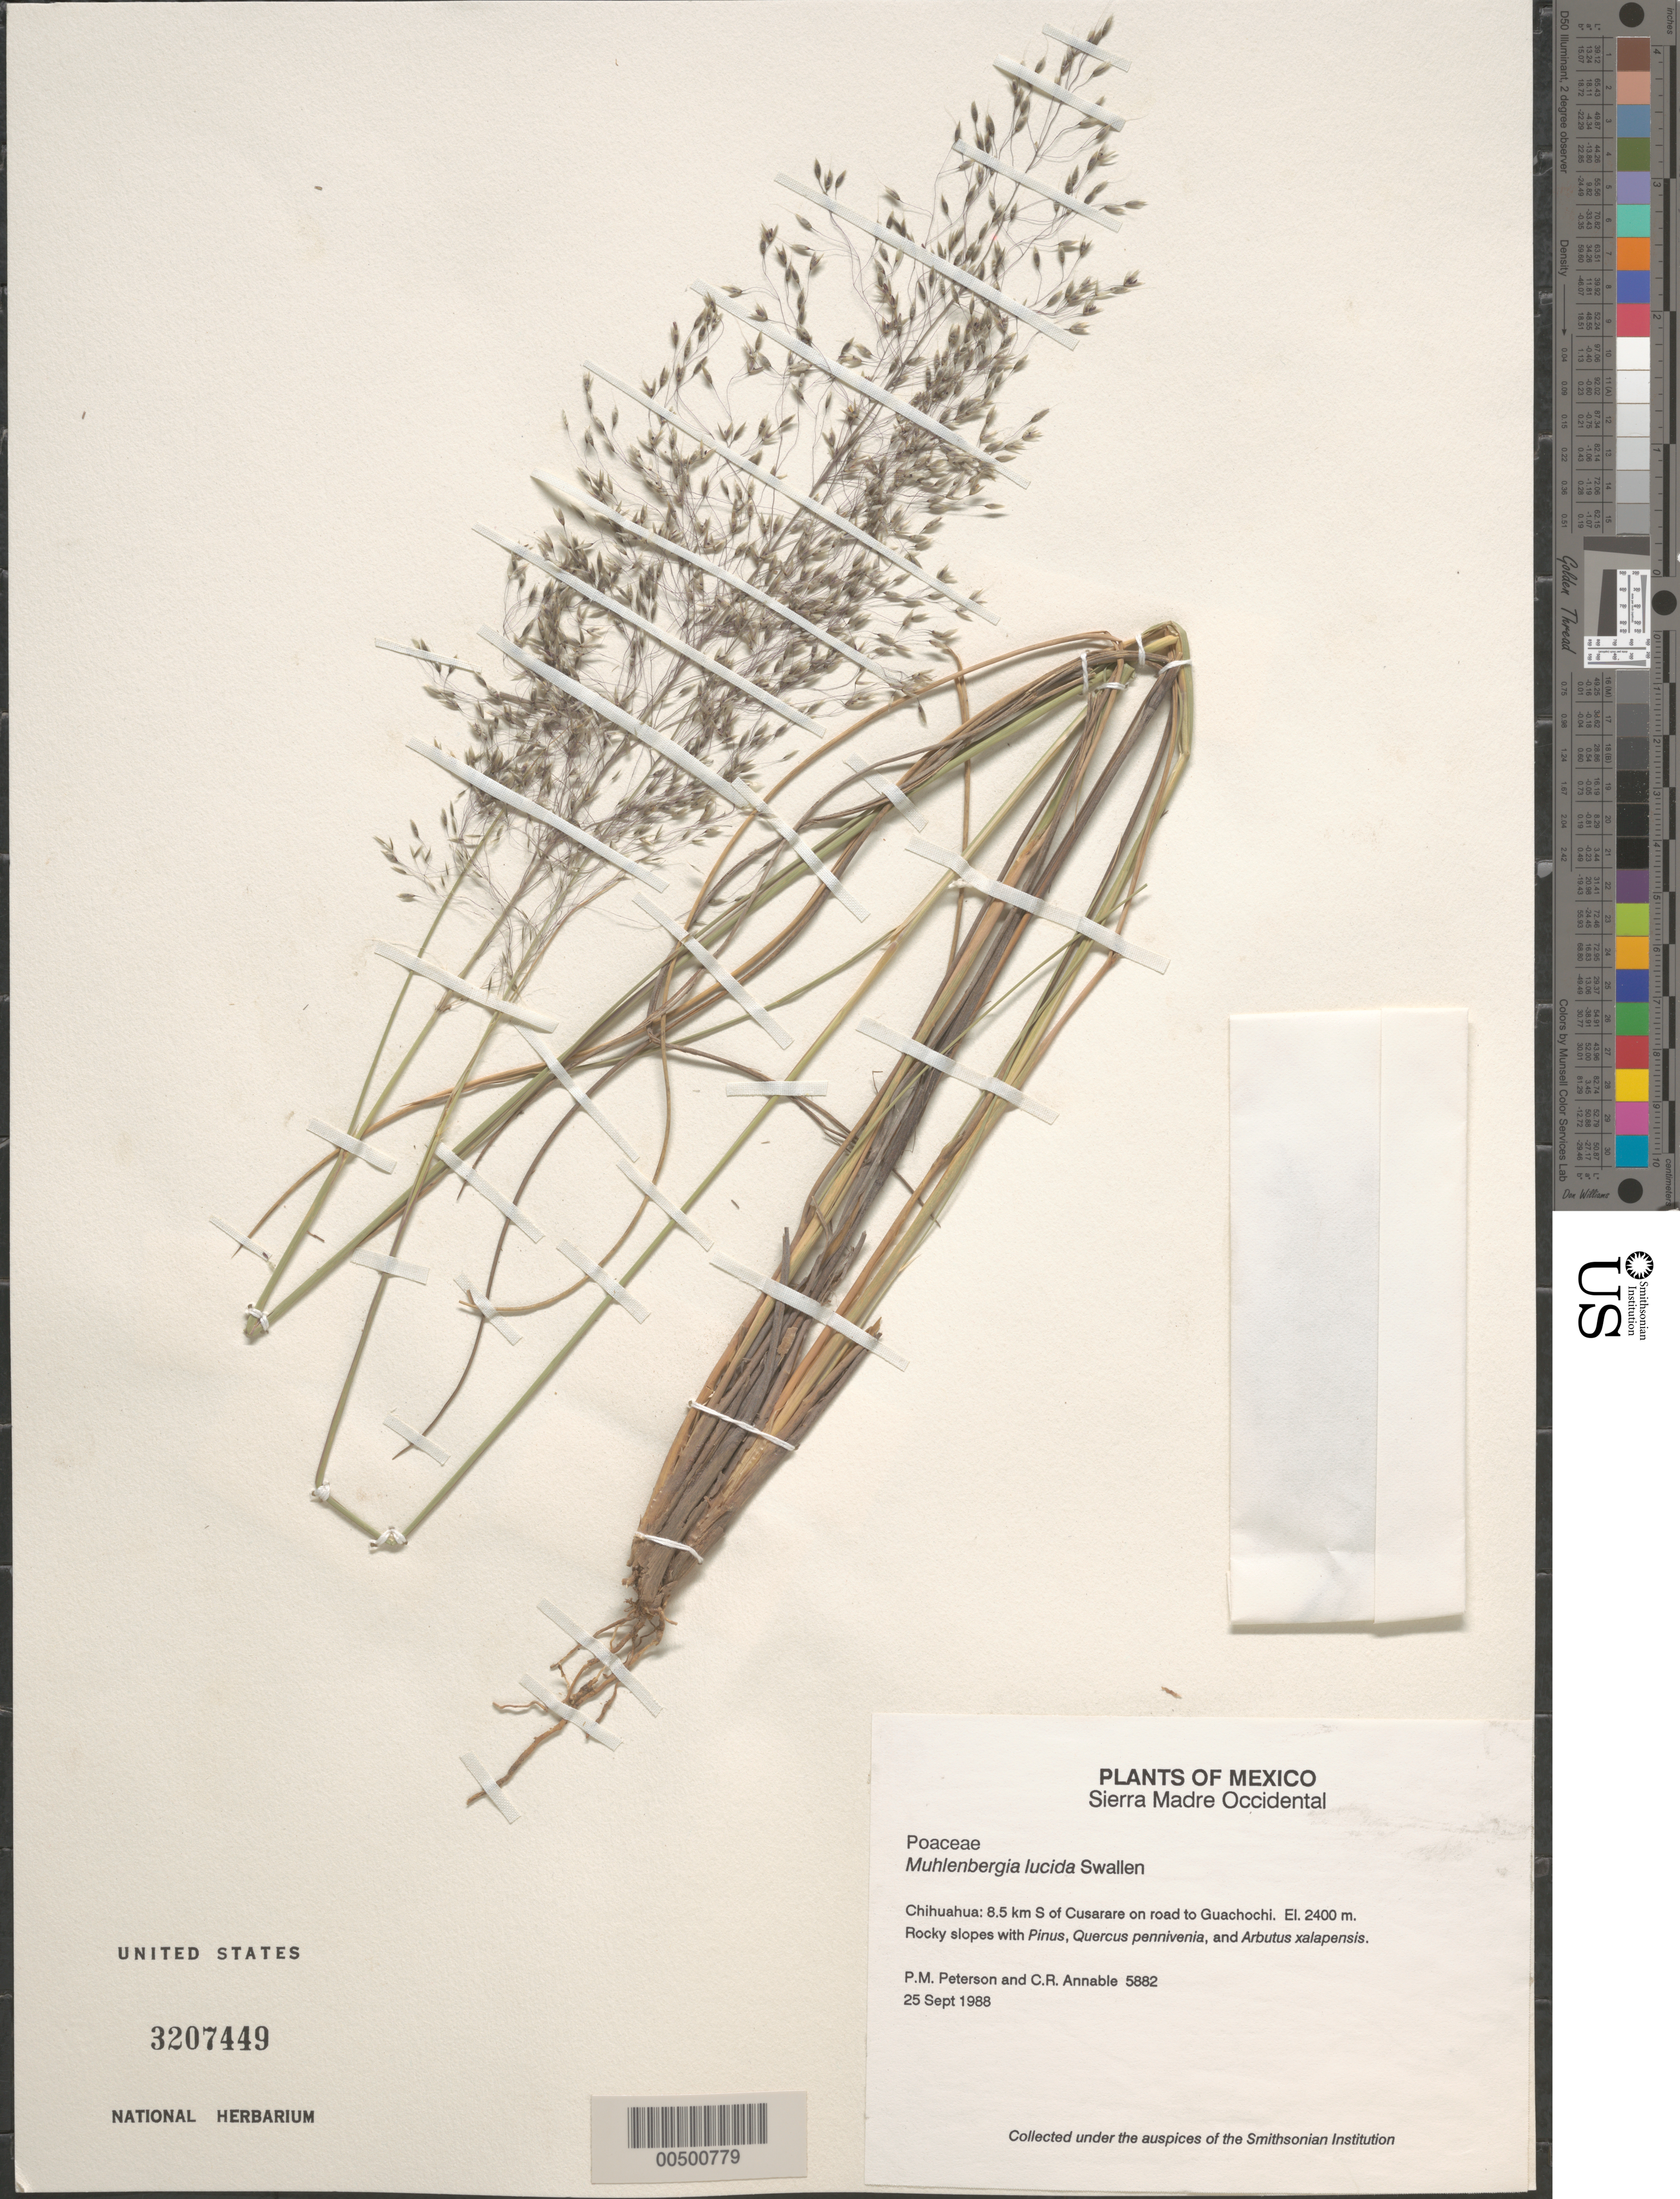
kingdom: Plantae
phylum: Tracheophyta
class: Liliopsida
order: Poales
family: Poaceae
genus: Muhlenbergia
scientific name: Muhlenbergia lucida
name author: Swallen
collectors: P. M. Peterson & C. R. Annable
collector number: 05882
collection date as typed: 25 Sep 1988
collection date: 1988-09-25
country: Mexico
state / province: Chihuahua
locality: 8.5 km S of Cusarare on road to Guachochi.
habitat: Rocky slopes with Pinus, Quercus pennivenia, and Arbutus xalapensis.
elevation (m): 2400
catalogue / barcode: US 3207449